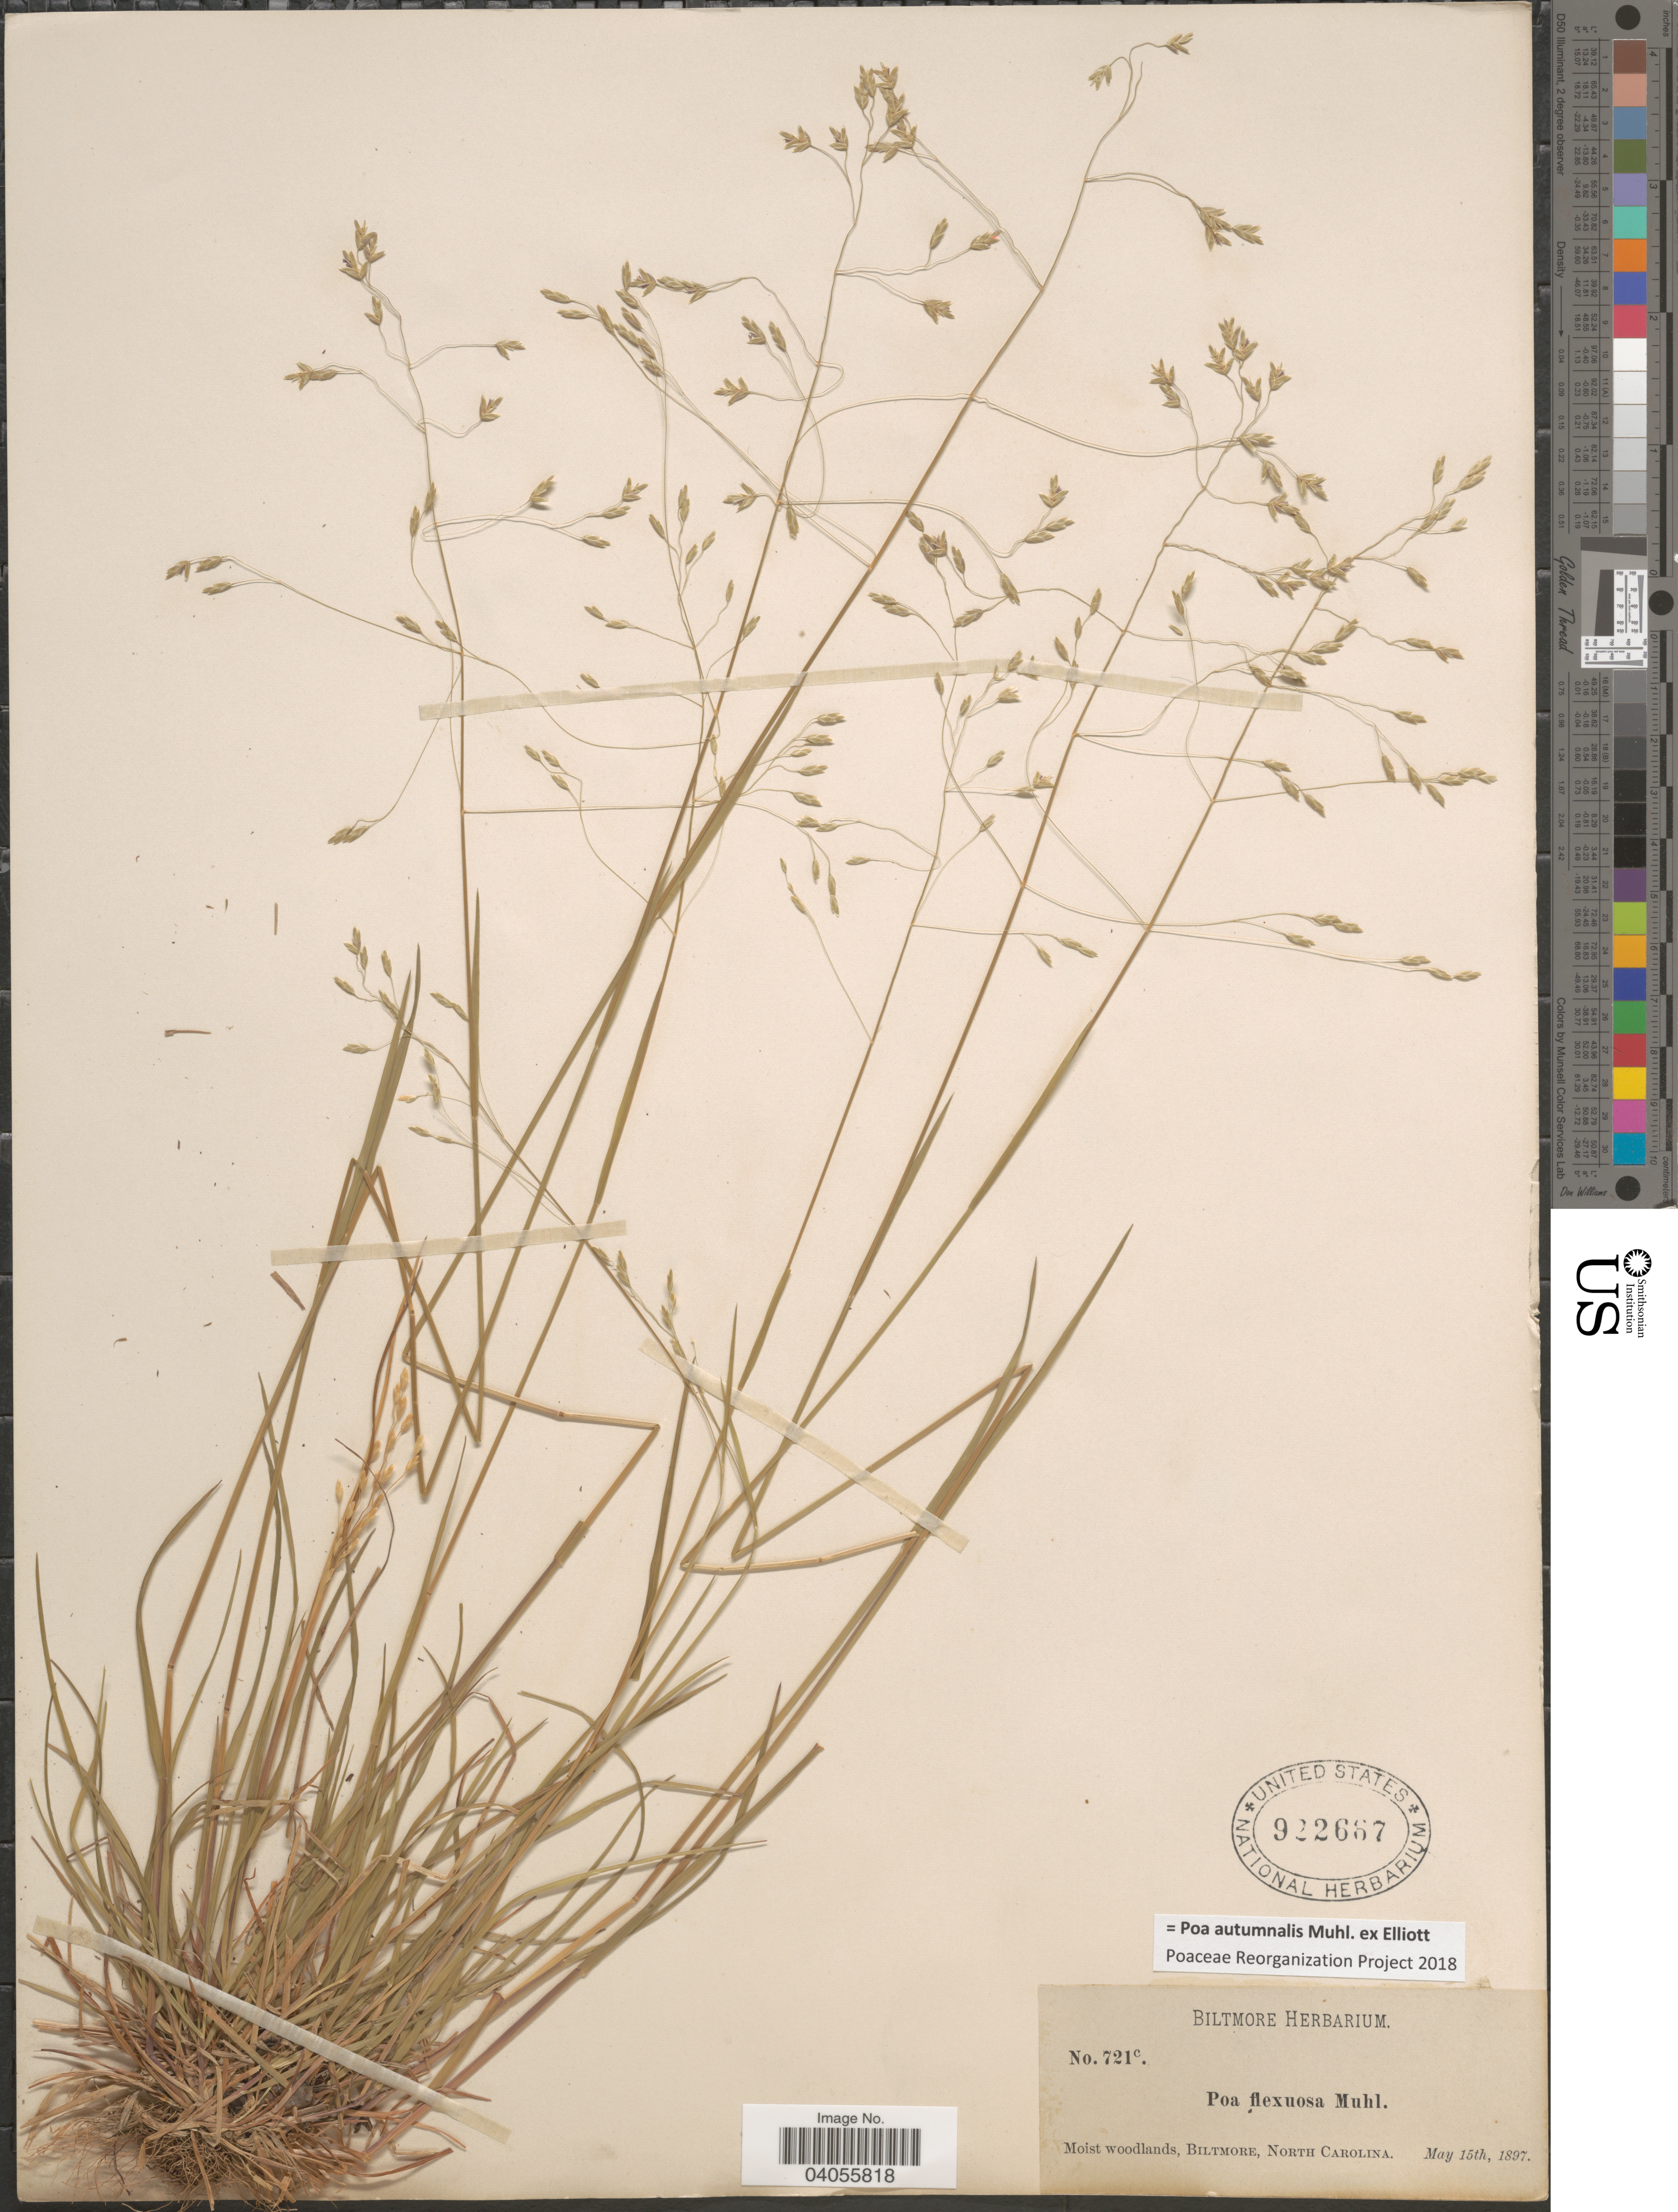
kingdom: Plantae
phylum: Tracheophyta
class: Liliopsida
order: Poales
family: Poaceae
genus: Poa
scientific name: Poa autumnalis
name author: Muhl. ex Elliott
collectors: ex herb. Biltmore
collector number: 721c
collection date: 1897-05-15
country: United States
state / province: North Carolina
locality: Moist woodlands, Biltmore.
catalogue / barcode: US 922667